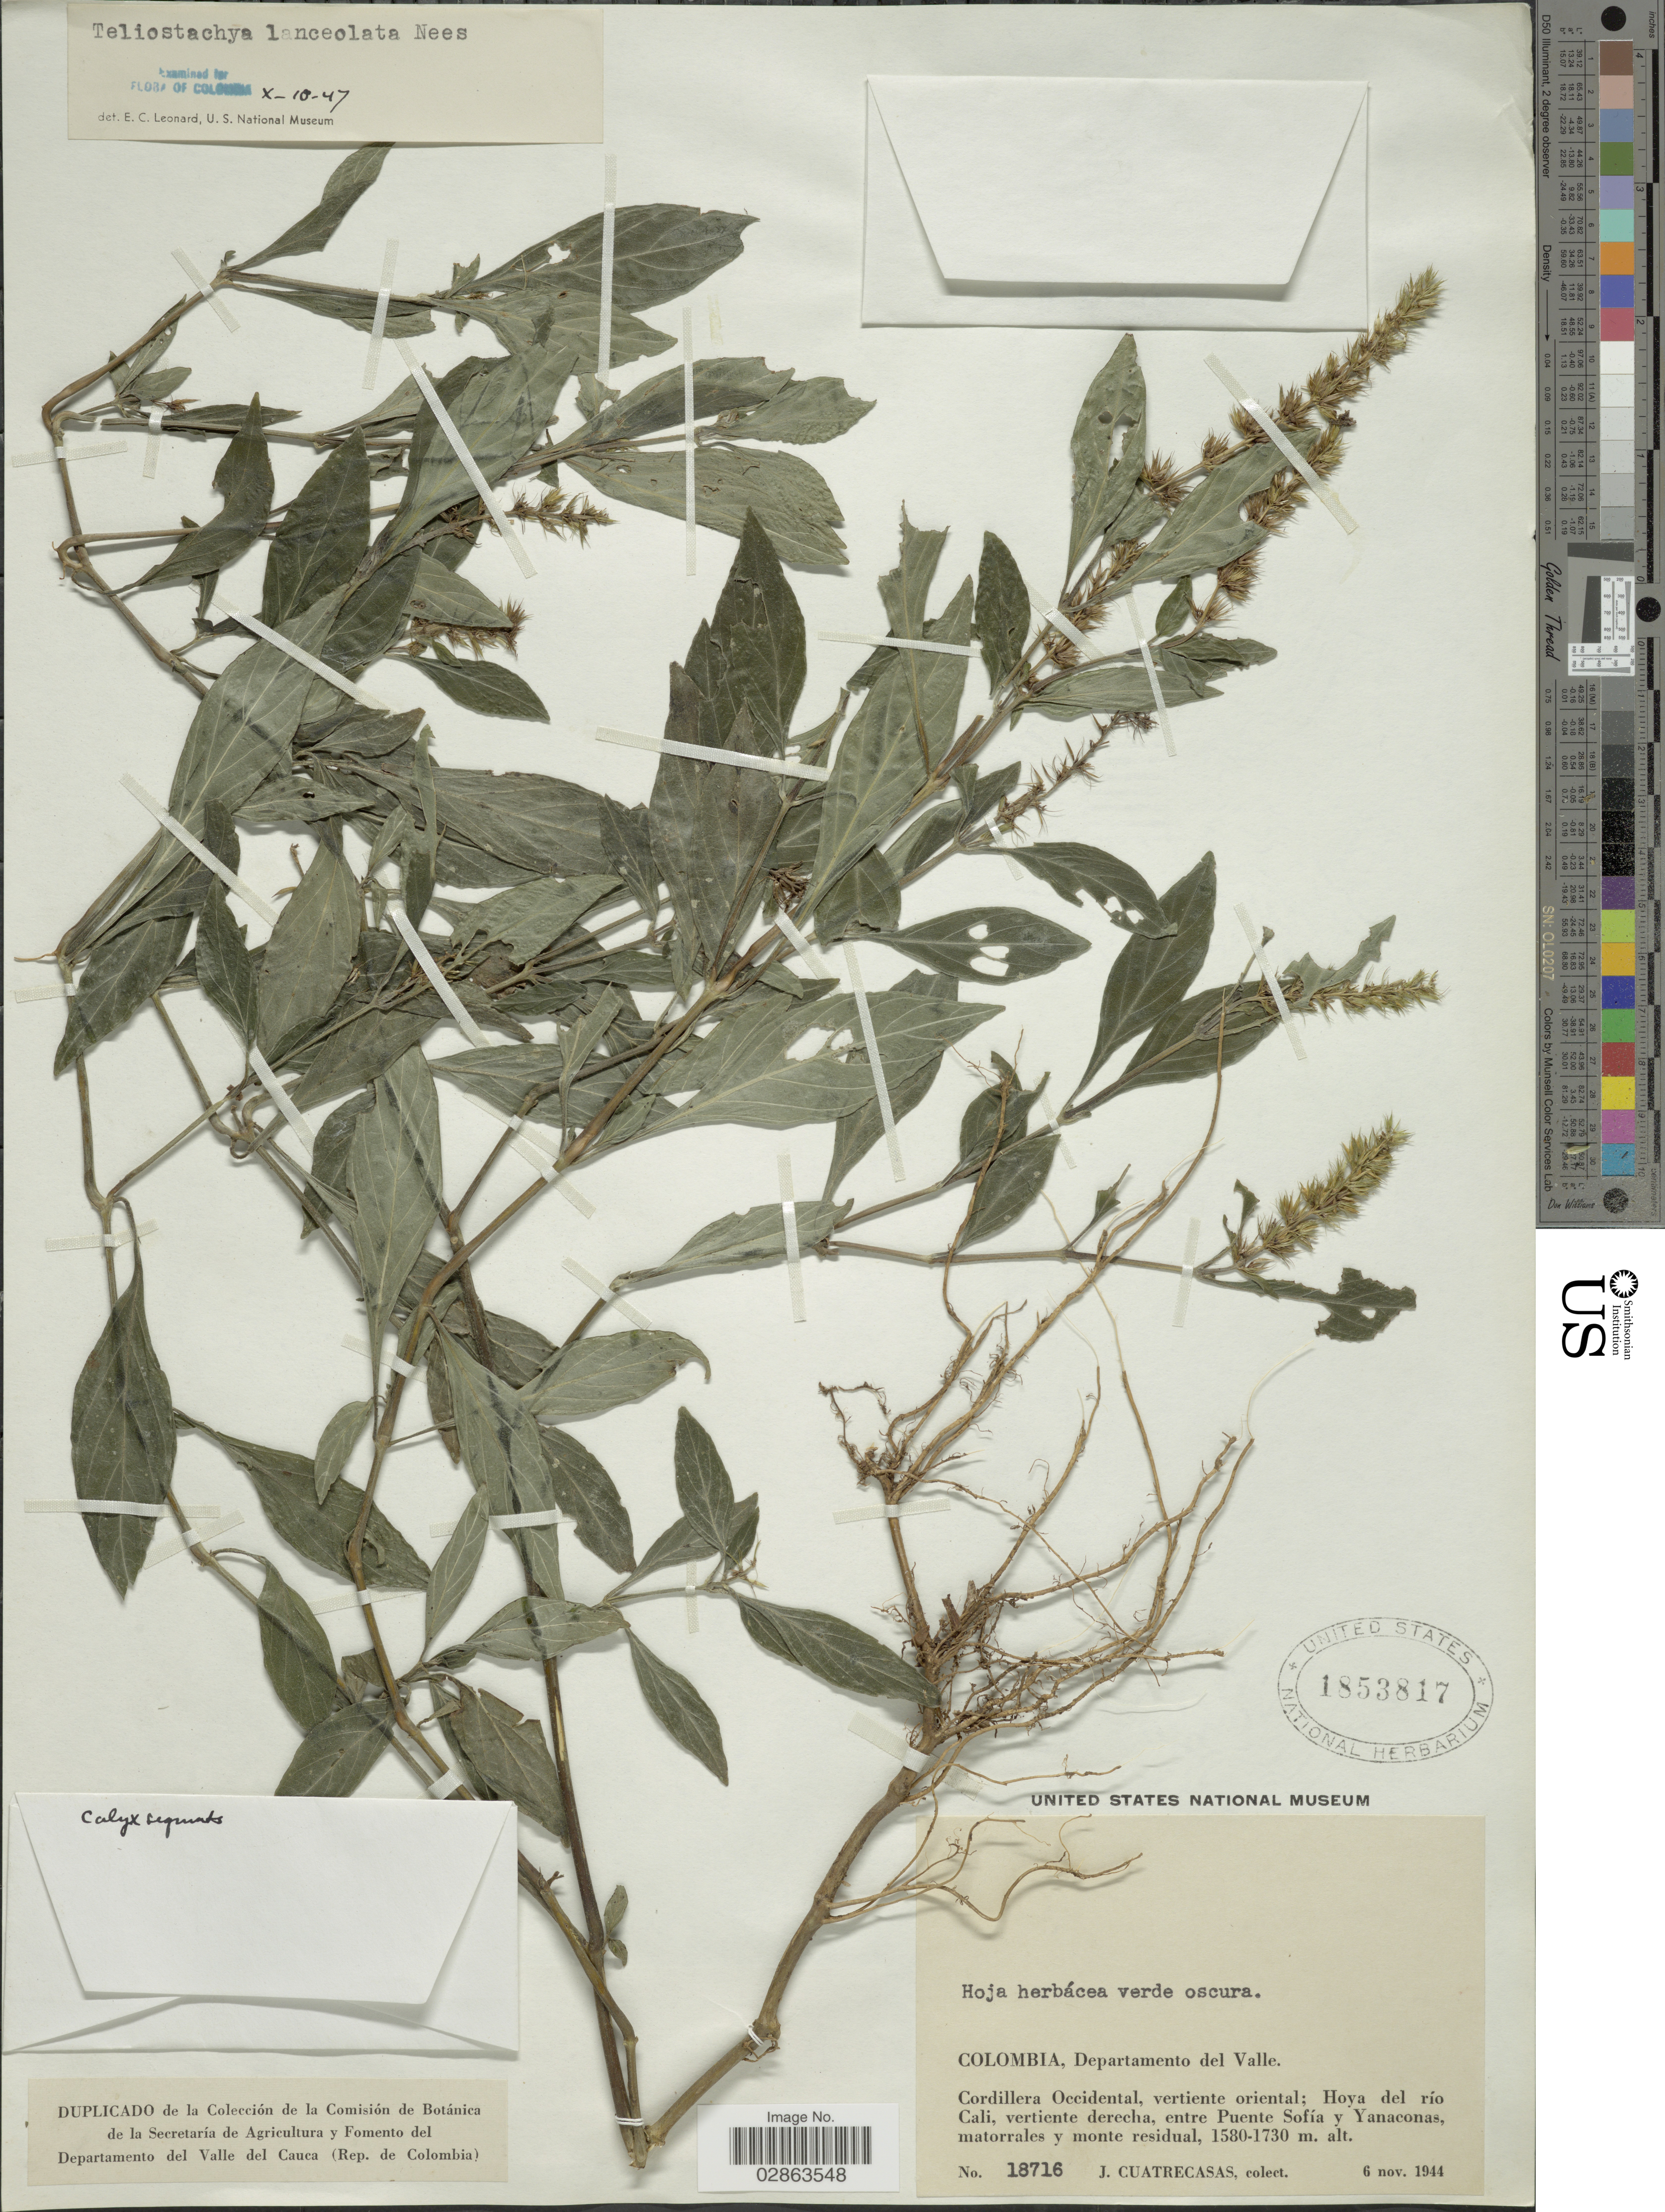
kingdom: Plantae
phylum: Tracheophyta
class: Magnoliopsida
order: Lamiales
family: Acanthaceae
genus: Teliostachya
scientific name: Teliostachya lanceolata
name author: Nees in Mart.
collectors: J. Cuatrecasas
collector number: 18716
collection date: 1944-11-06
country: Colombia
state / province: Valle del Cauca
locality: Departamento del Valle. Cordillera Occidental, vertiente oriental; Hoya del río Cali, vertiente derecha, entre Puente Sofía y Yanaconas, matorrales y monte residual.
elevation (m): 1580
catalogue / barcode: US 1853817